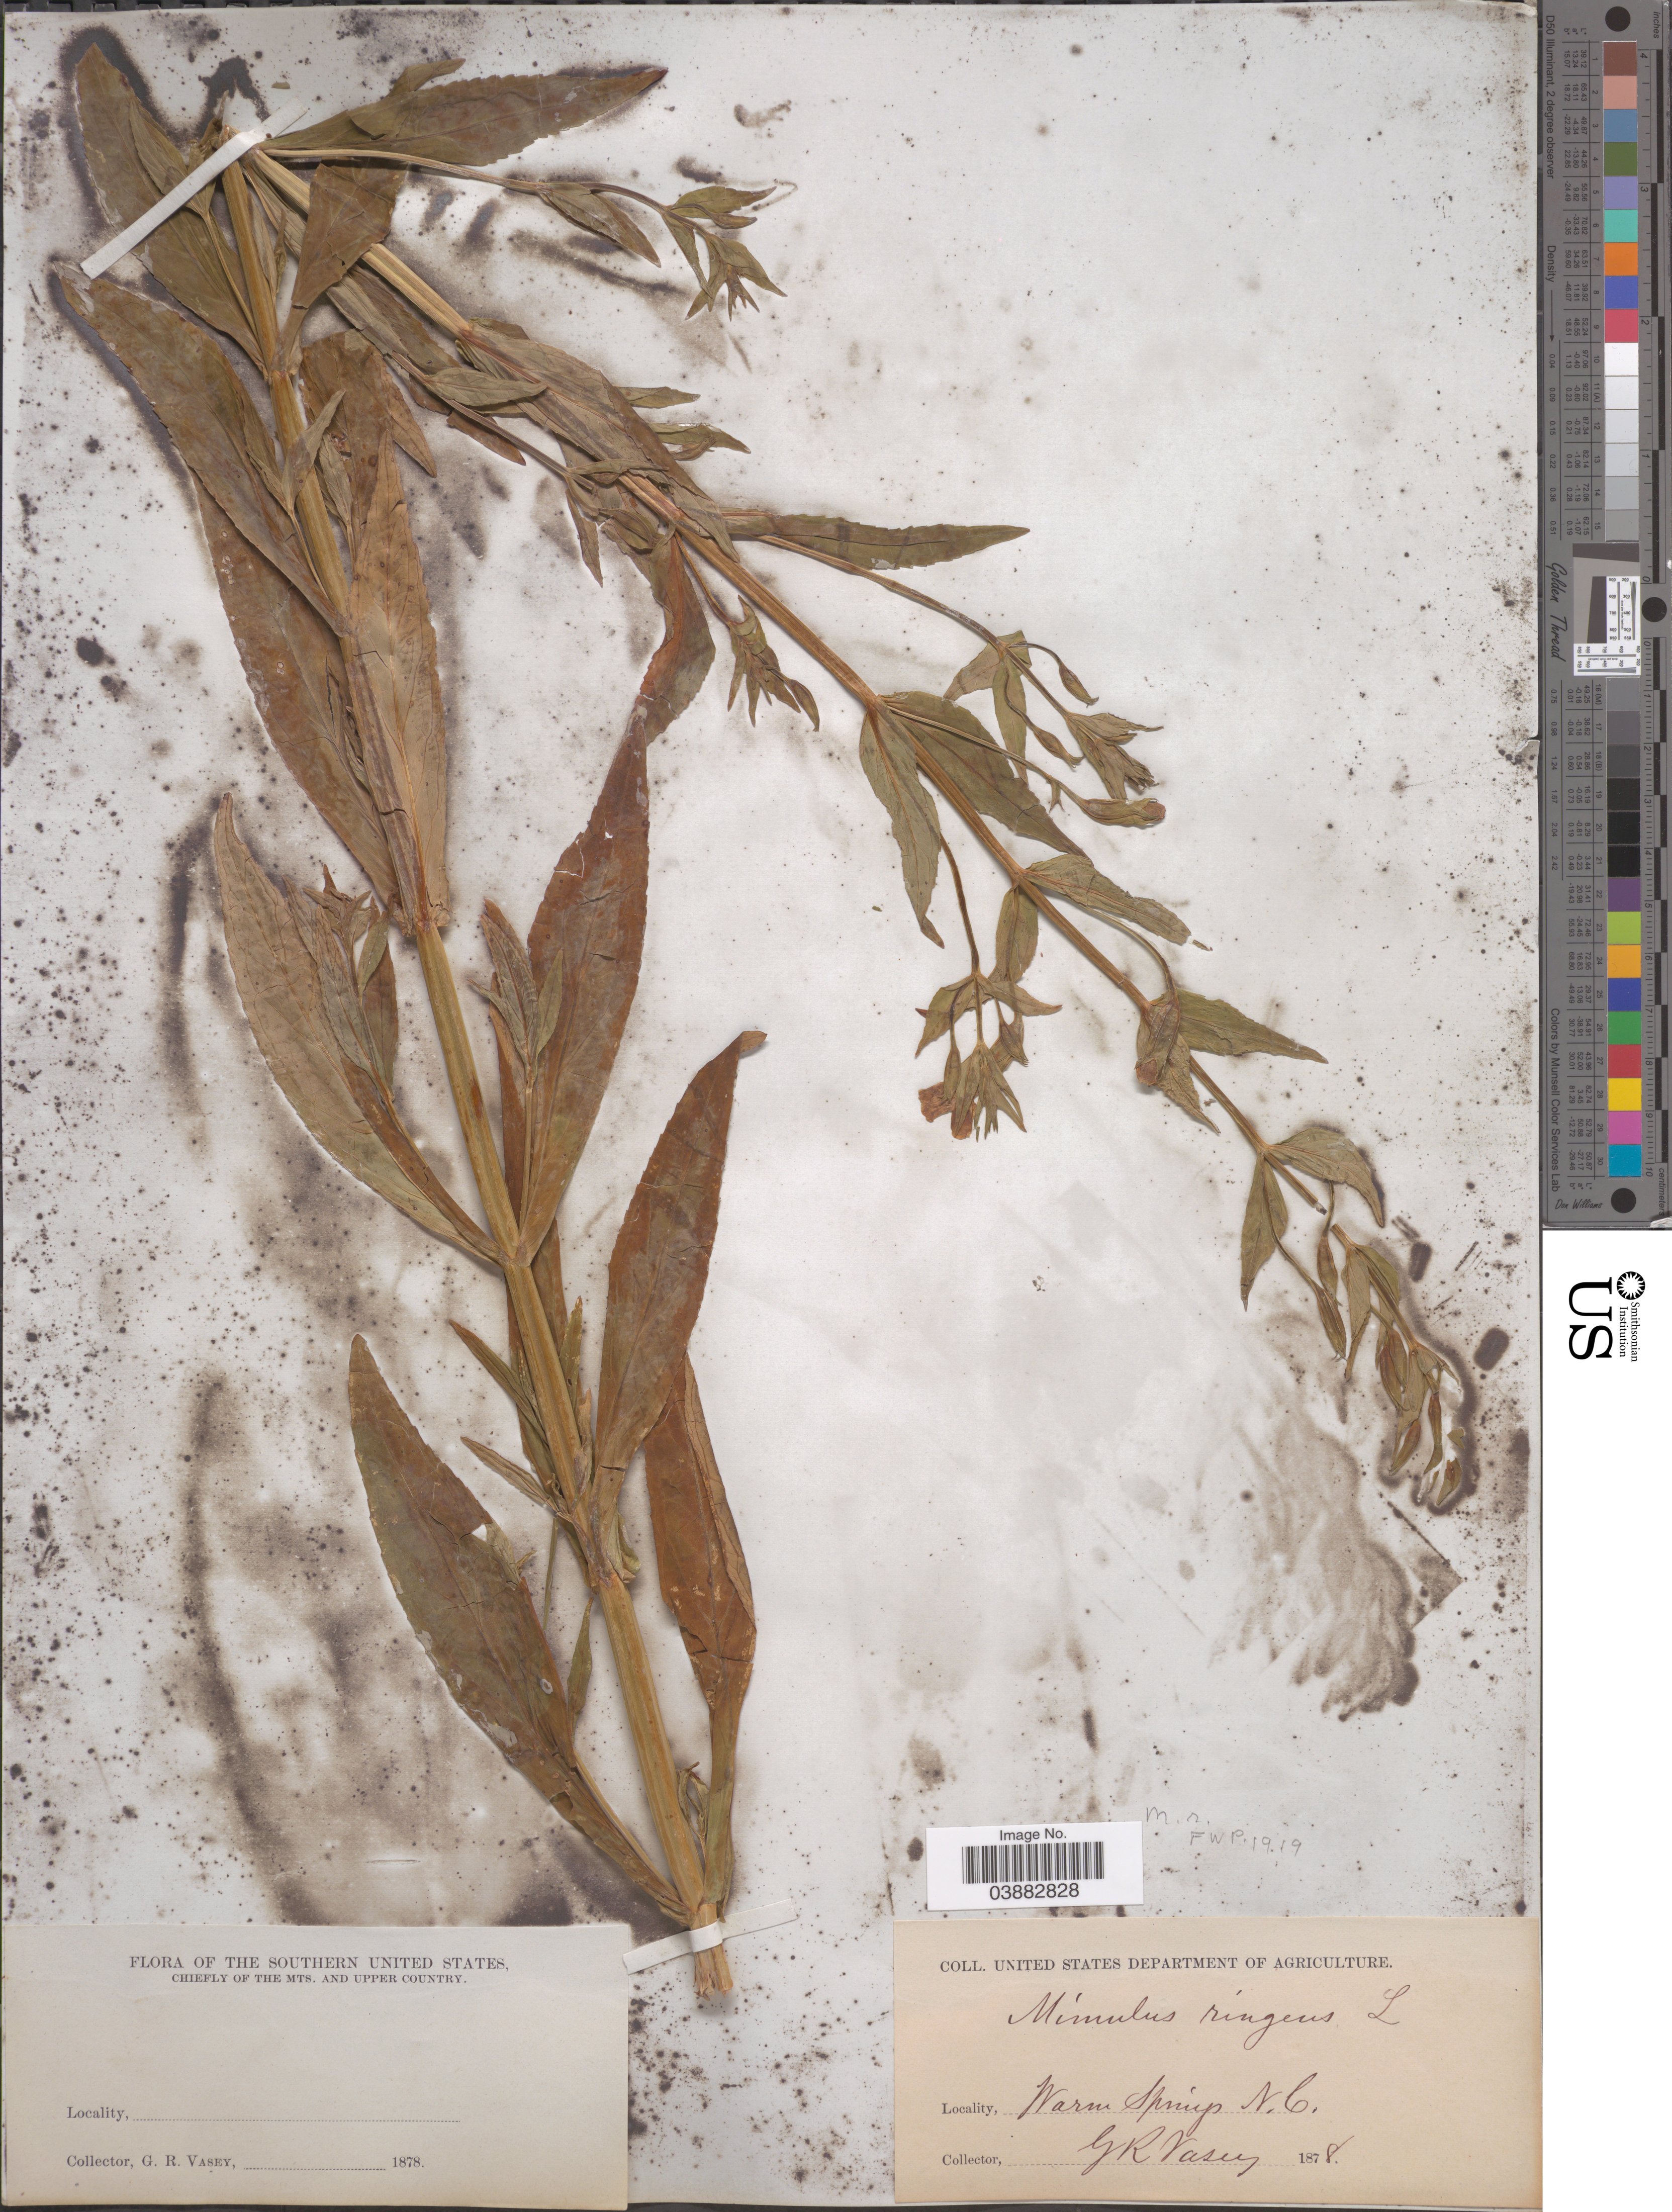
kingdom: Plantae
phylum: Tracheophyta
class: Magnoliopsida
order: Lamiales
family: Phrymaceae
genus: Mimulus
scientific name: Mimulus ringens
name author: L.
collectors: G. R. Vasey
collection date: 1878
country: United States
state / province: North Carolina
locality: The Southern United States. Chiefly on the mts. and upper country. Warm Springs.